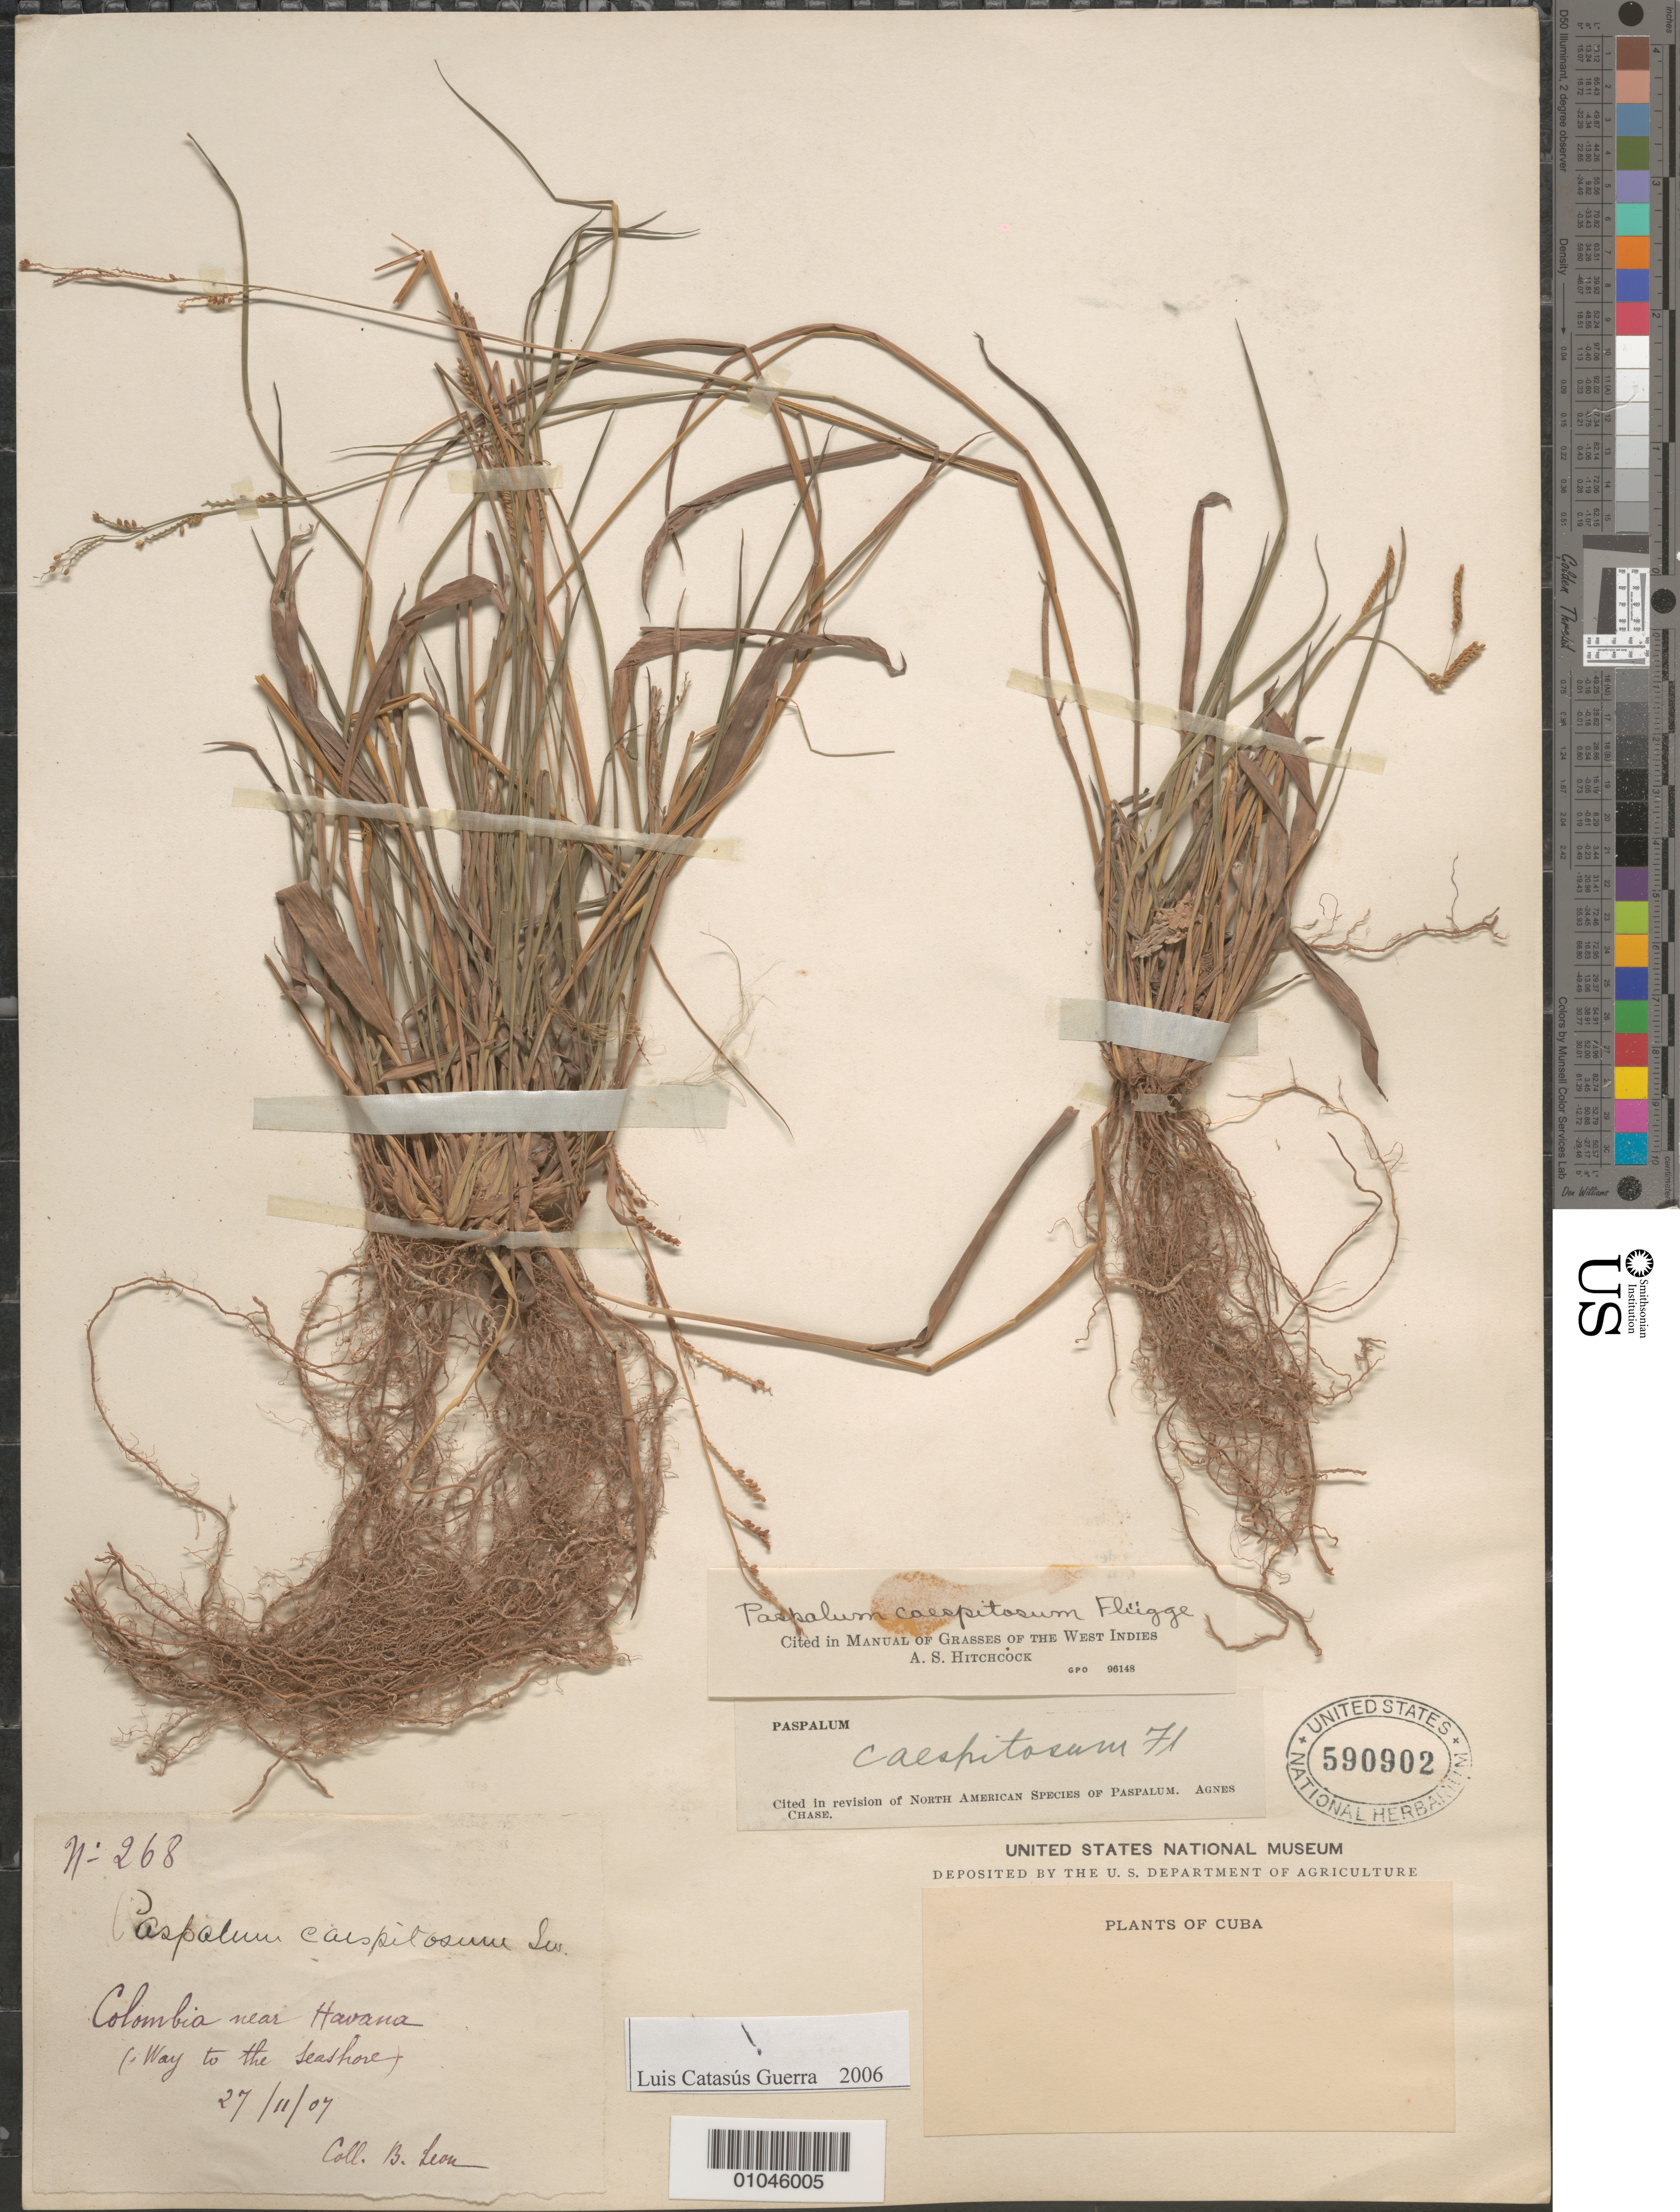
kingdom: Plantae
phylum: Tracheophyta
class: Liliopsida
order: Poales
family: Poaceae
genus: Paspalum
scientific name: Paspalum caespitosum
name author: Flüggé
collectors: Bro. León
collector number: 268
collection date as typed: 27 Nov 1907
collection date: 1907-11-27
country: Cuba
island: Cuba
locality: Columbia near Havanna way to the seashore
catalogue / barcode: US 590902